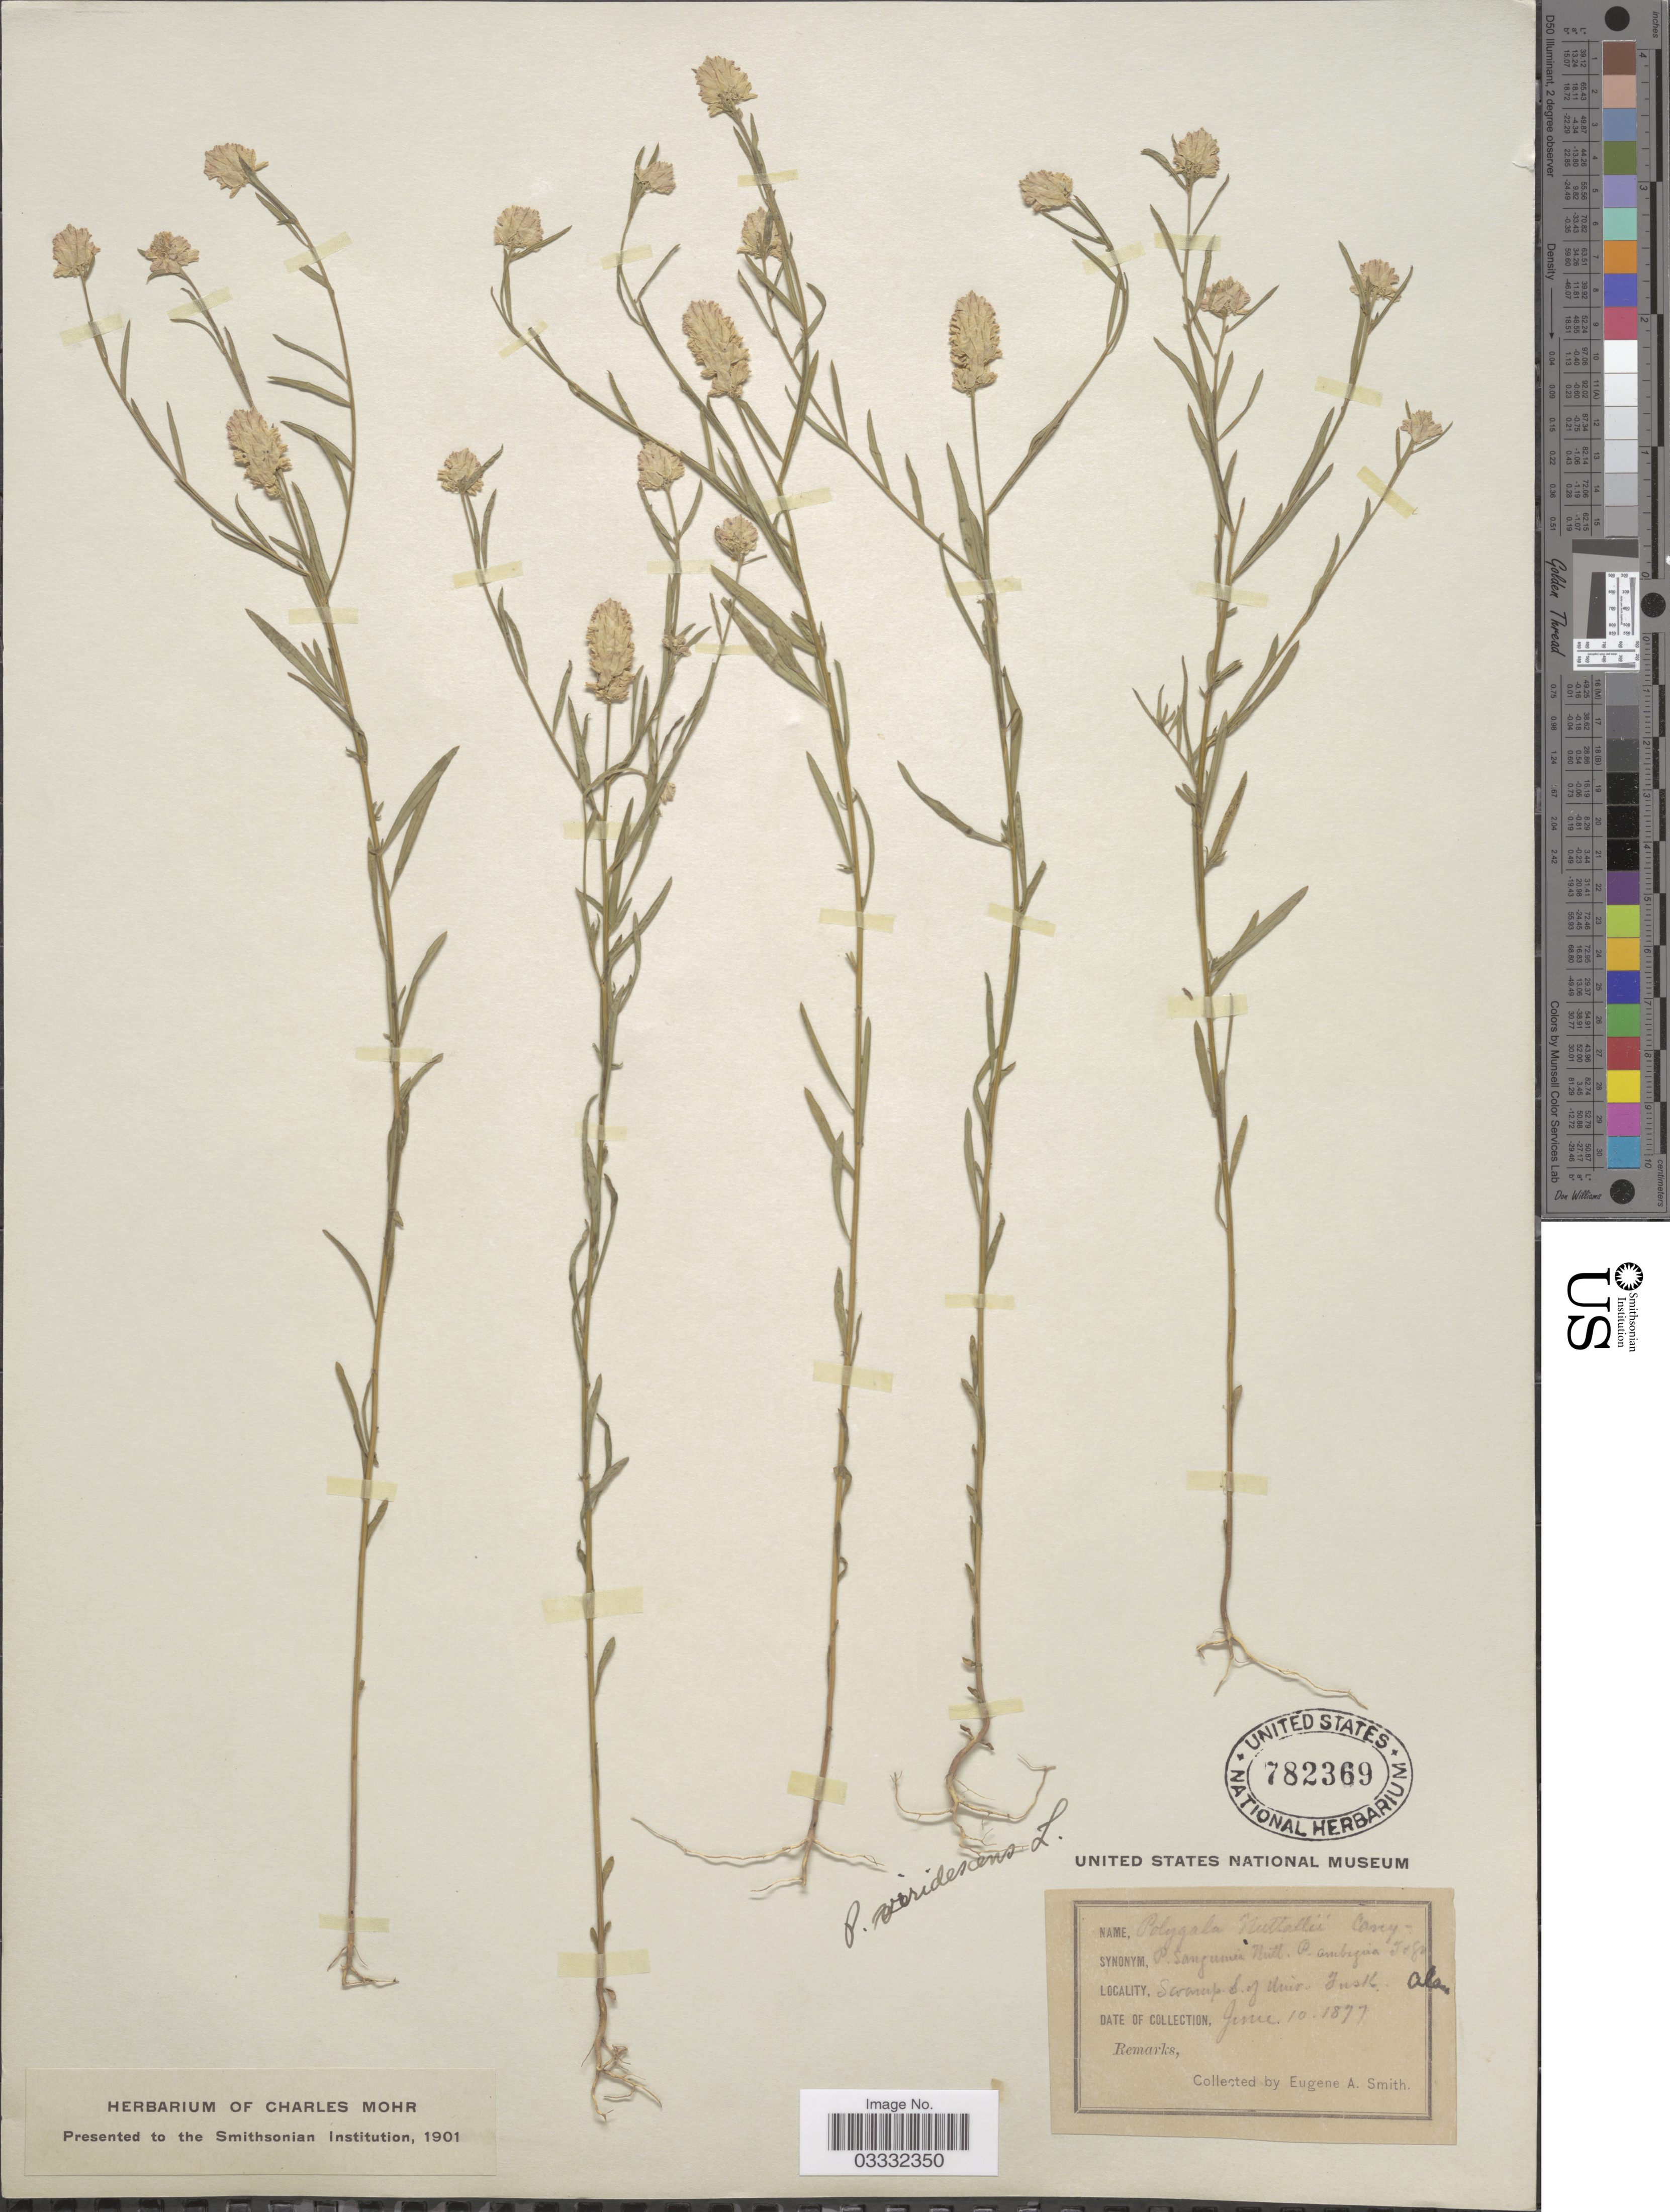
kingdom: Plantae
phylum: Tracheophyta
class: Magnoliopsida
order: Fabales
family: Polygalaceae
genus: Polygala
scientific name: Polygala sanguinea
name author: L.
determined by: Strong, Mark T., (BOT), Smithsonian Institution - National Museum of Natural History (UNITED STATES)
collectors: E. A. Smith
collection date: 1877-06-10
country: United States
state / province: Alabama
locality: Swamp S. of Univ. Tusk.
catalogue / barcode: US 782369